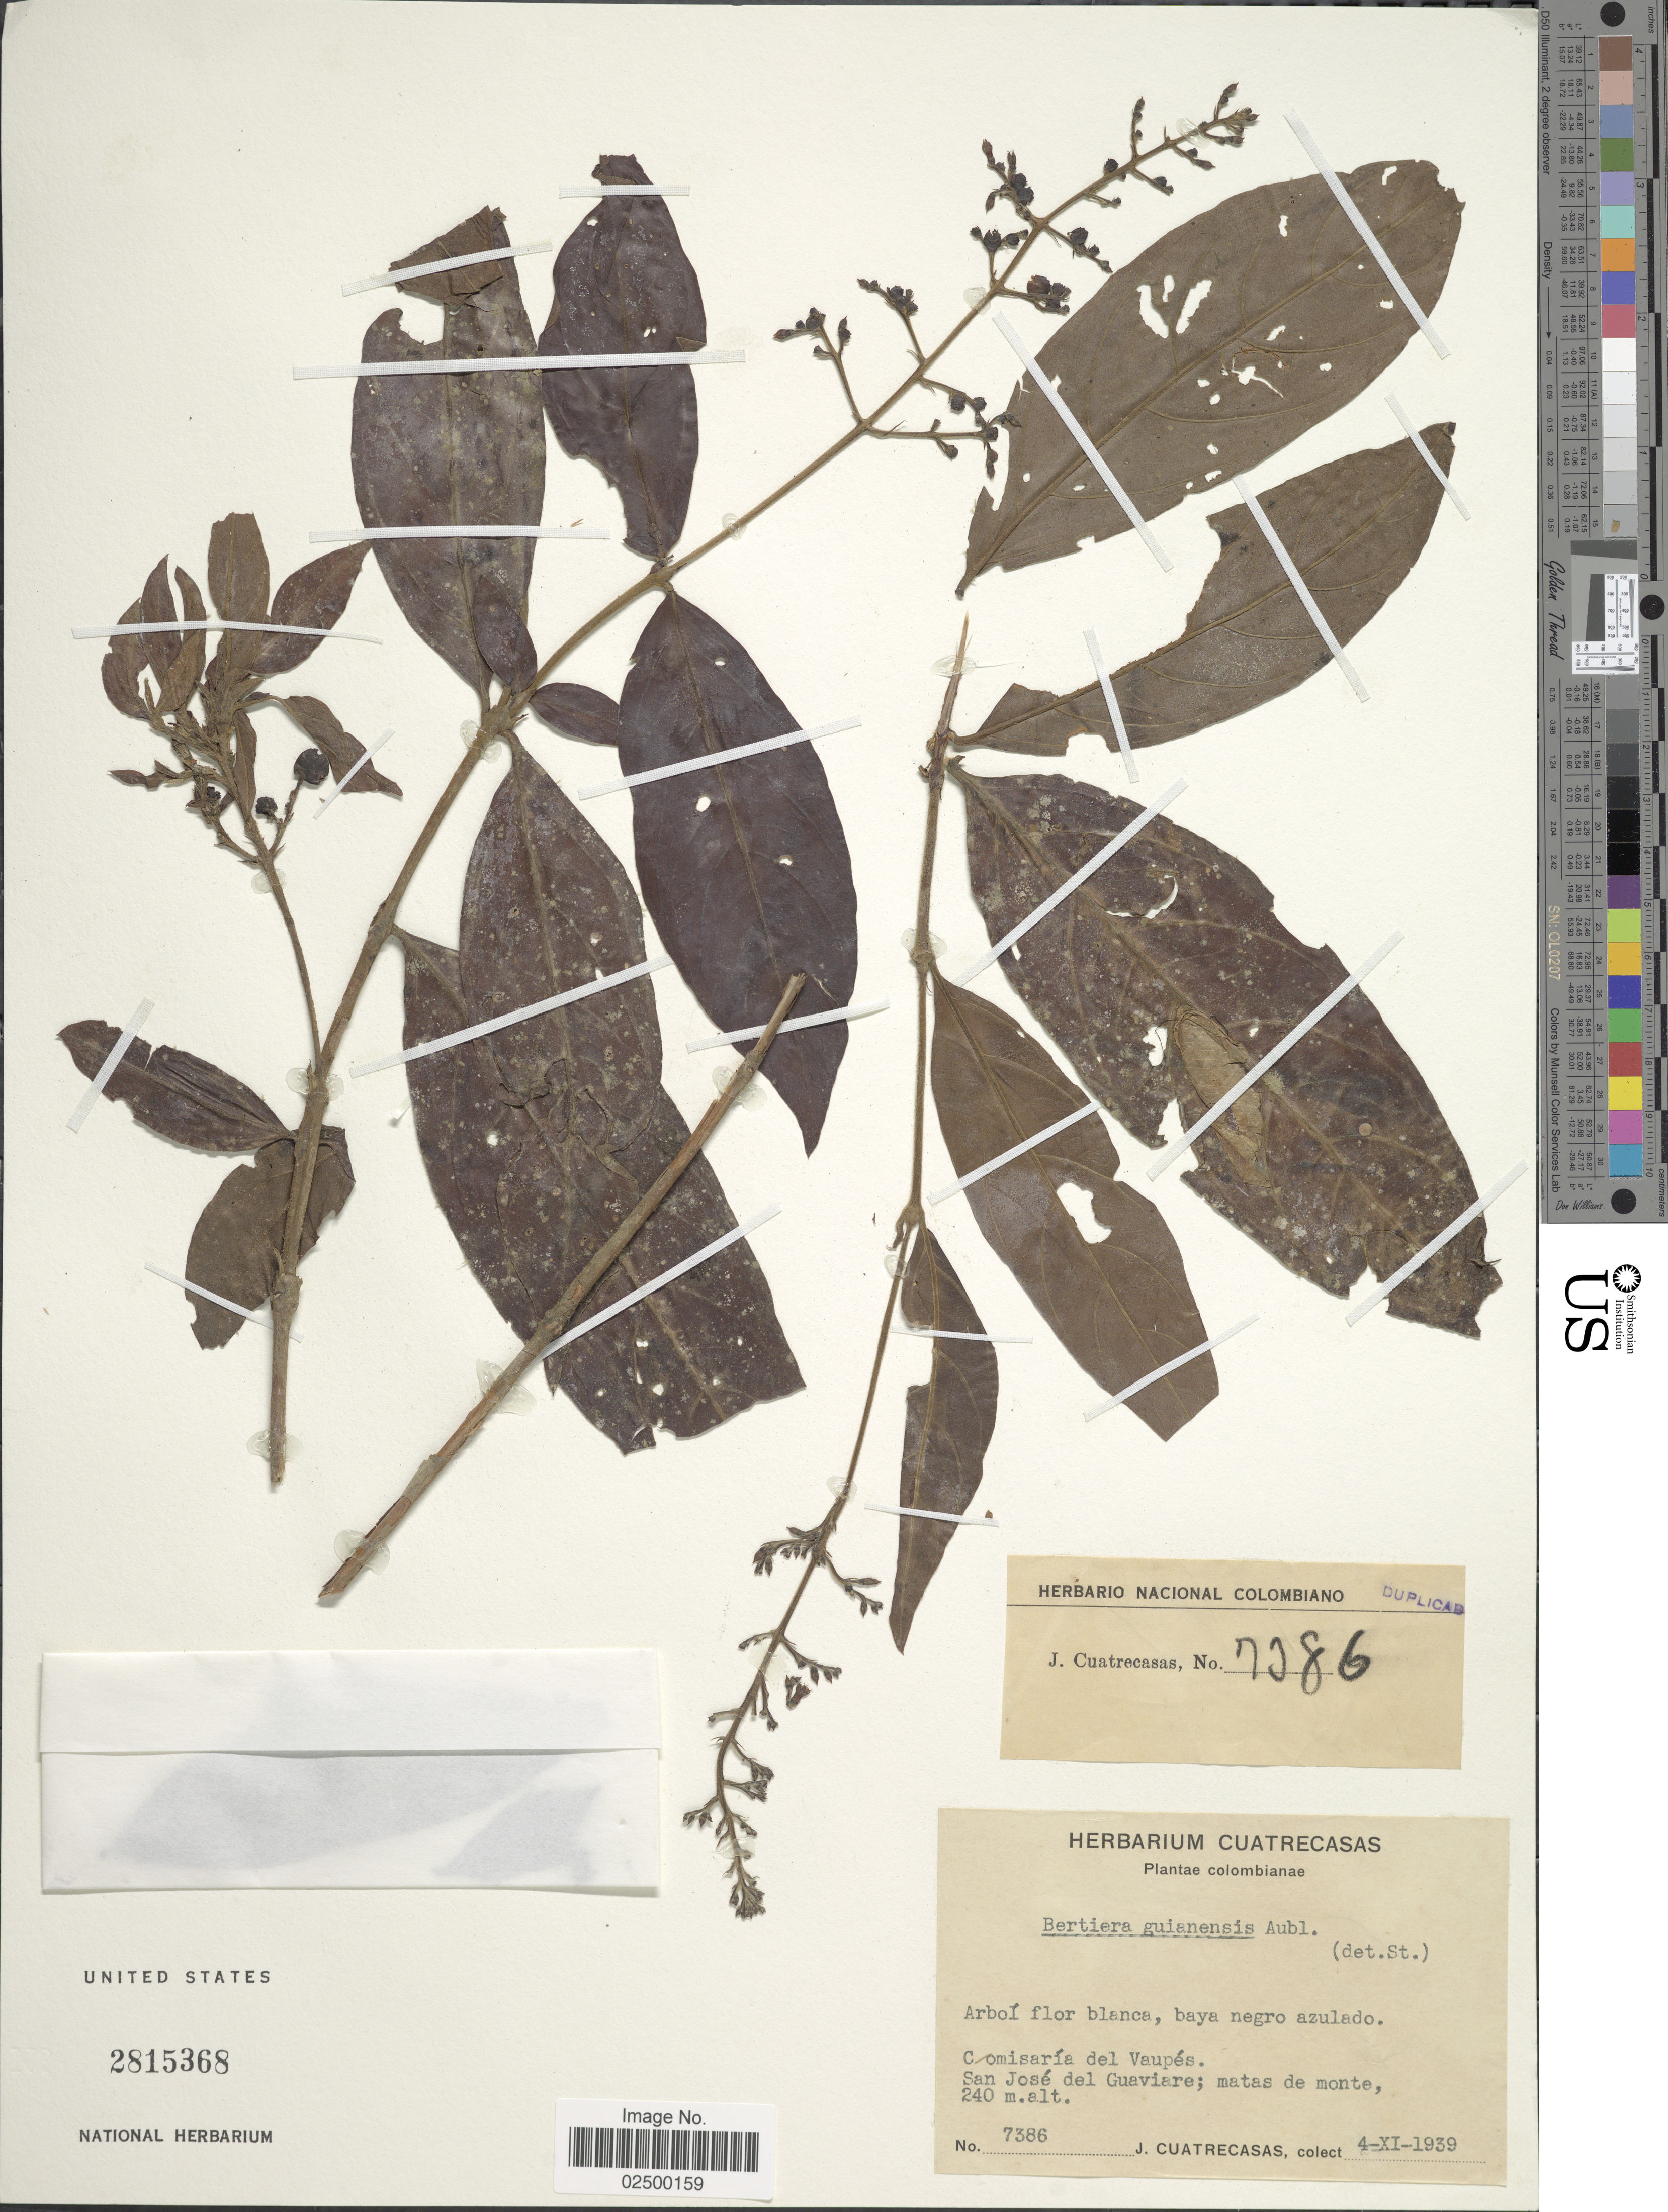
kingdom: Plantae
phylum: Tracheophyta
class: Magnoliopsida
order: Gentianales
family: Rubiaceae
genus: Bertiera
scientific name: Bertiera guianensis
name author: Aubl.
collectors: J. Cuatrecasas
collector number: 7386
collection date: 1939-11-04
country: Colombia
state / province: Vaupés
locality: Comisaria del Vaupes, San Jose del Guaviare; matas de monte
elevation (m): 240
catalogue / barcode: US 2815368